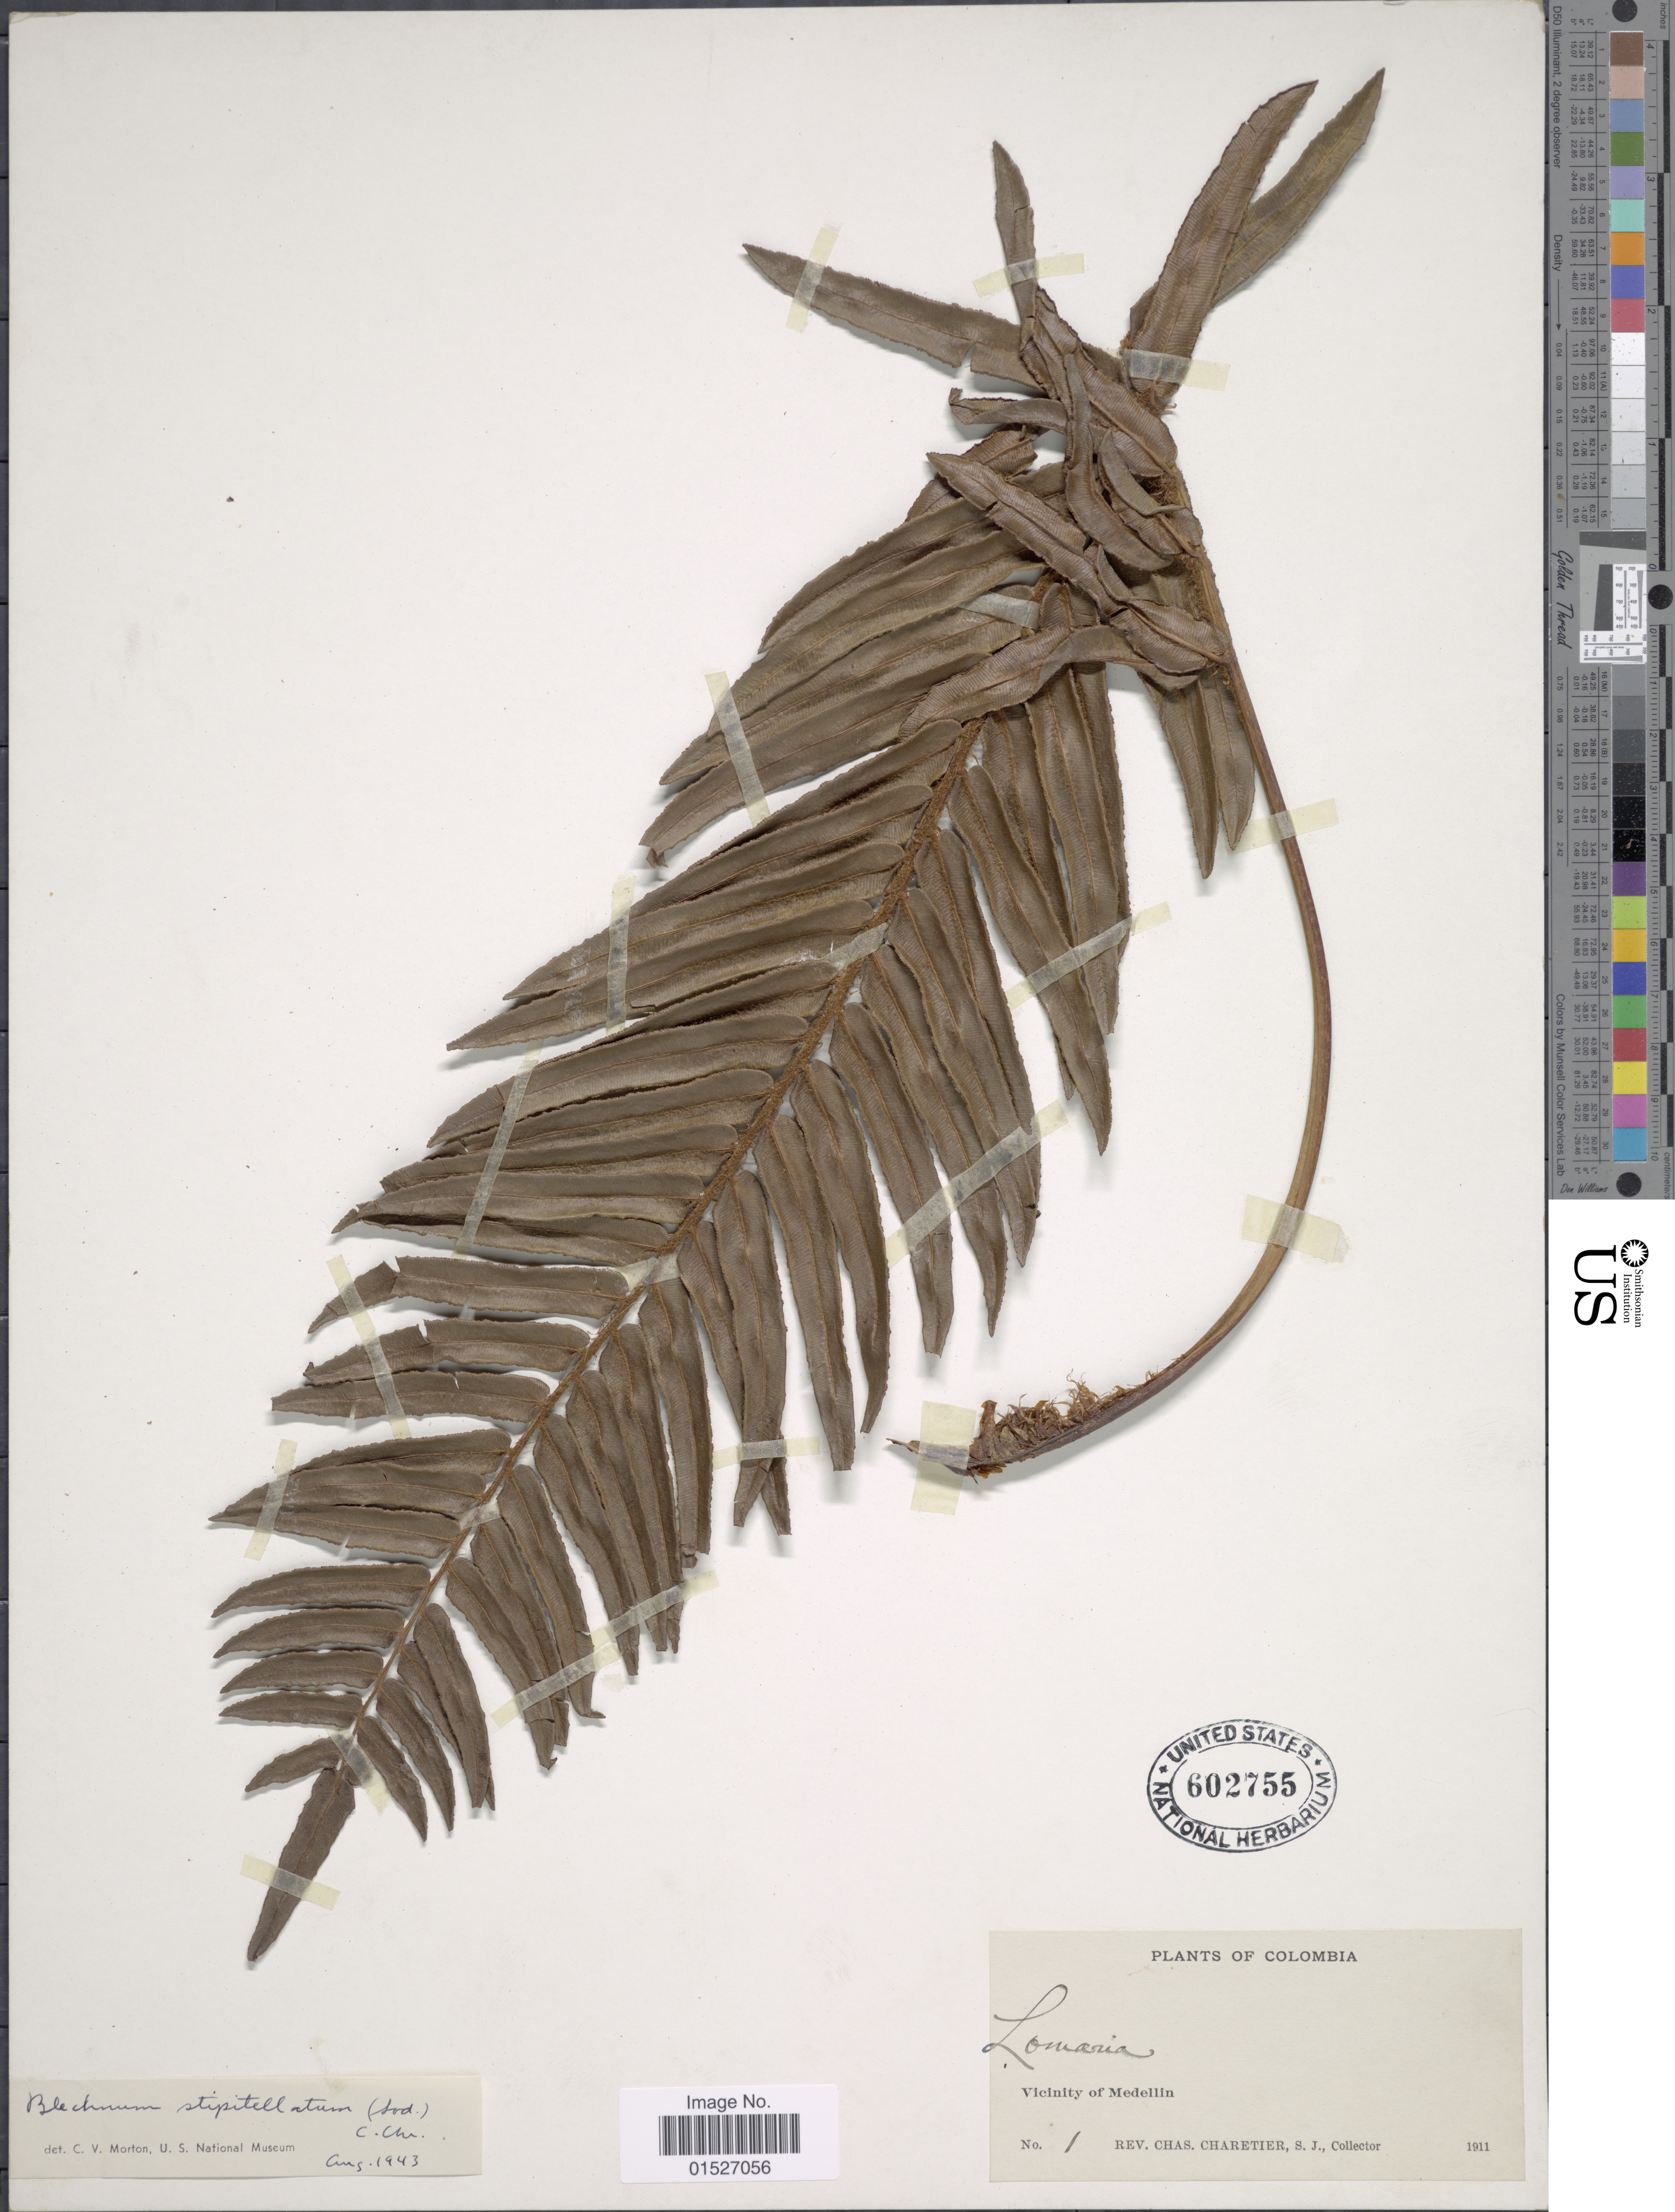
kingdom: Plantae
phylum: Tracheophyta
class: Polypodiopsida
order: Polypodiales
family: Blechnaceae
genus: Blechnum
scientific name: Blechnum stipitellatum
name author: (Sodiro) C. Chr.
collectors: C. Charetier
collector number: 1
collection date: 1911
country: Colombia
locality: Vicinity of Medellin.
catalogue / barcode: US 602755